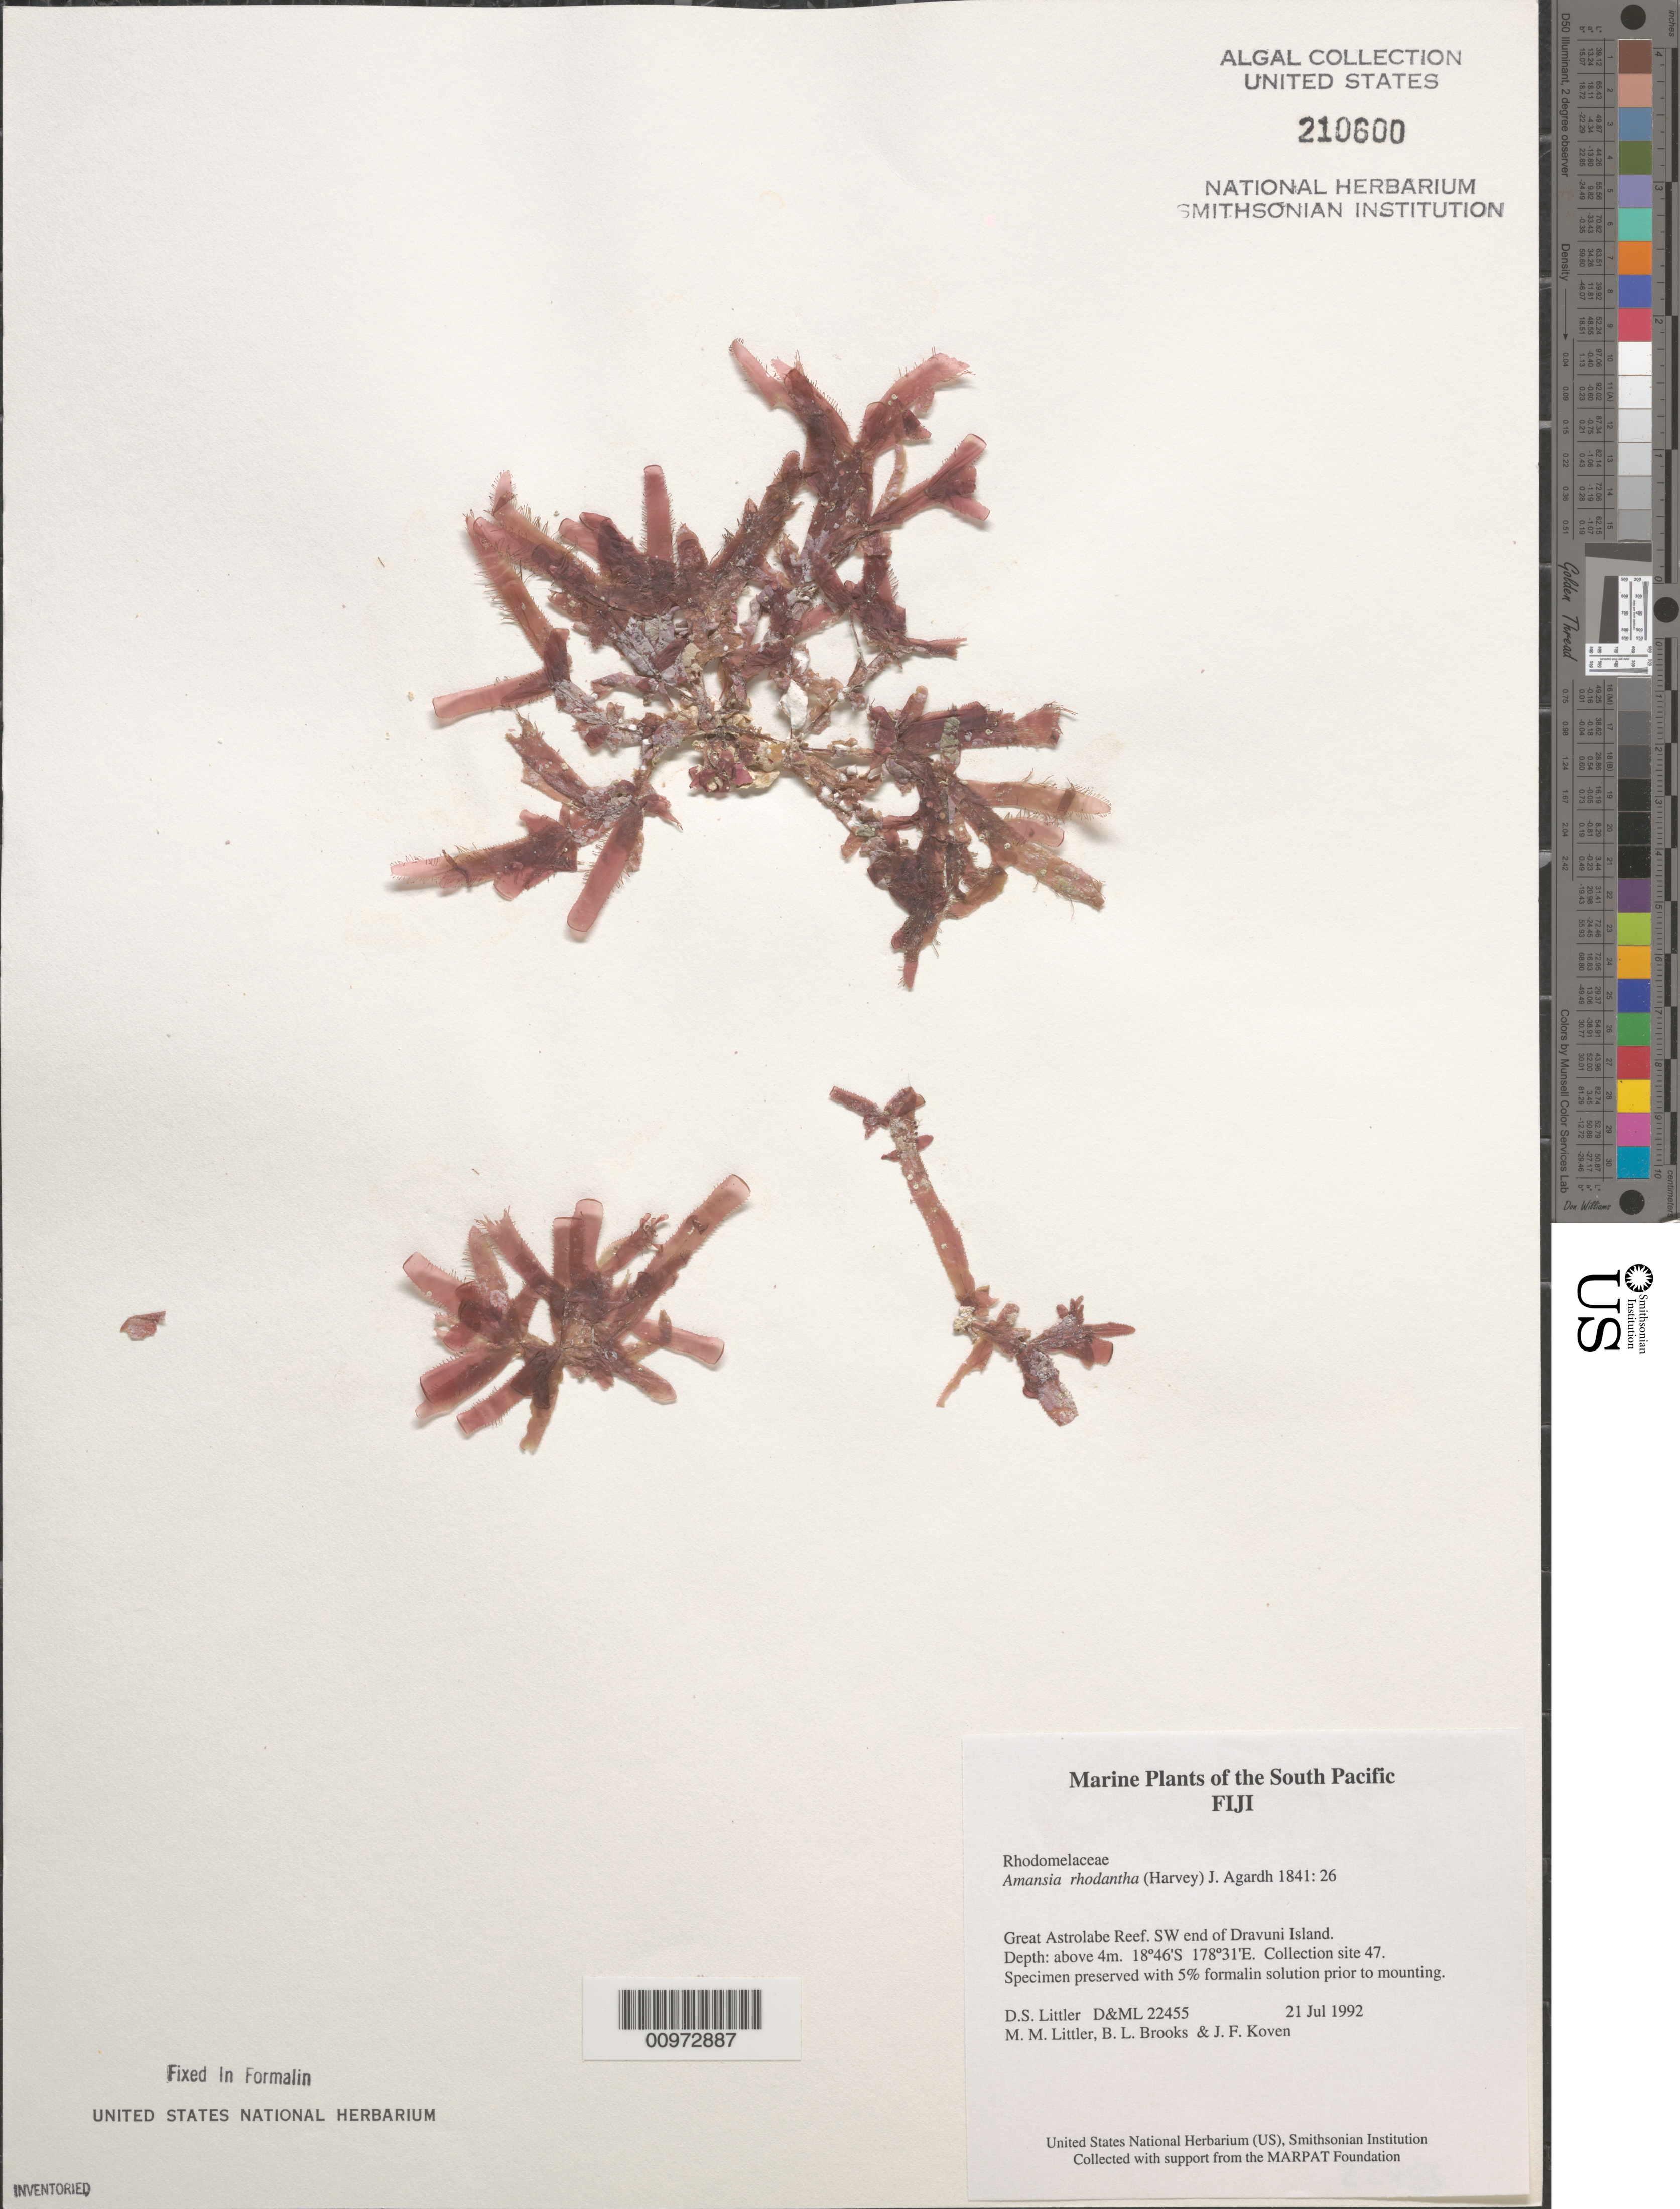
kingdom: Plantae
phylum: Rhodophyta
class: Florideophyceae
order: Ceramiales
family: Rhodomelaceae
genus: Amansia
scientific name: Amansia rhodantha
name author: (Harv.) J. Agardh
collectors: D. S. Littler, M. M. Littler, B. Brooks & J. Koven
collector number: D&ML 22455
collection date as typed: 21 Jul 1992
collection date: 1992-07-21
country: Fiji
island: Dravuni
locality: Great Astrolabe Reef, southwest end of island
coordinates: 18 46'S, 178 31'E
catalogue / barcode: US 210600